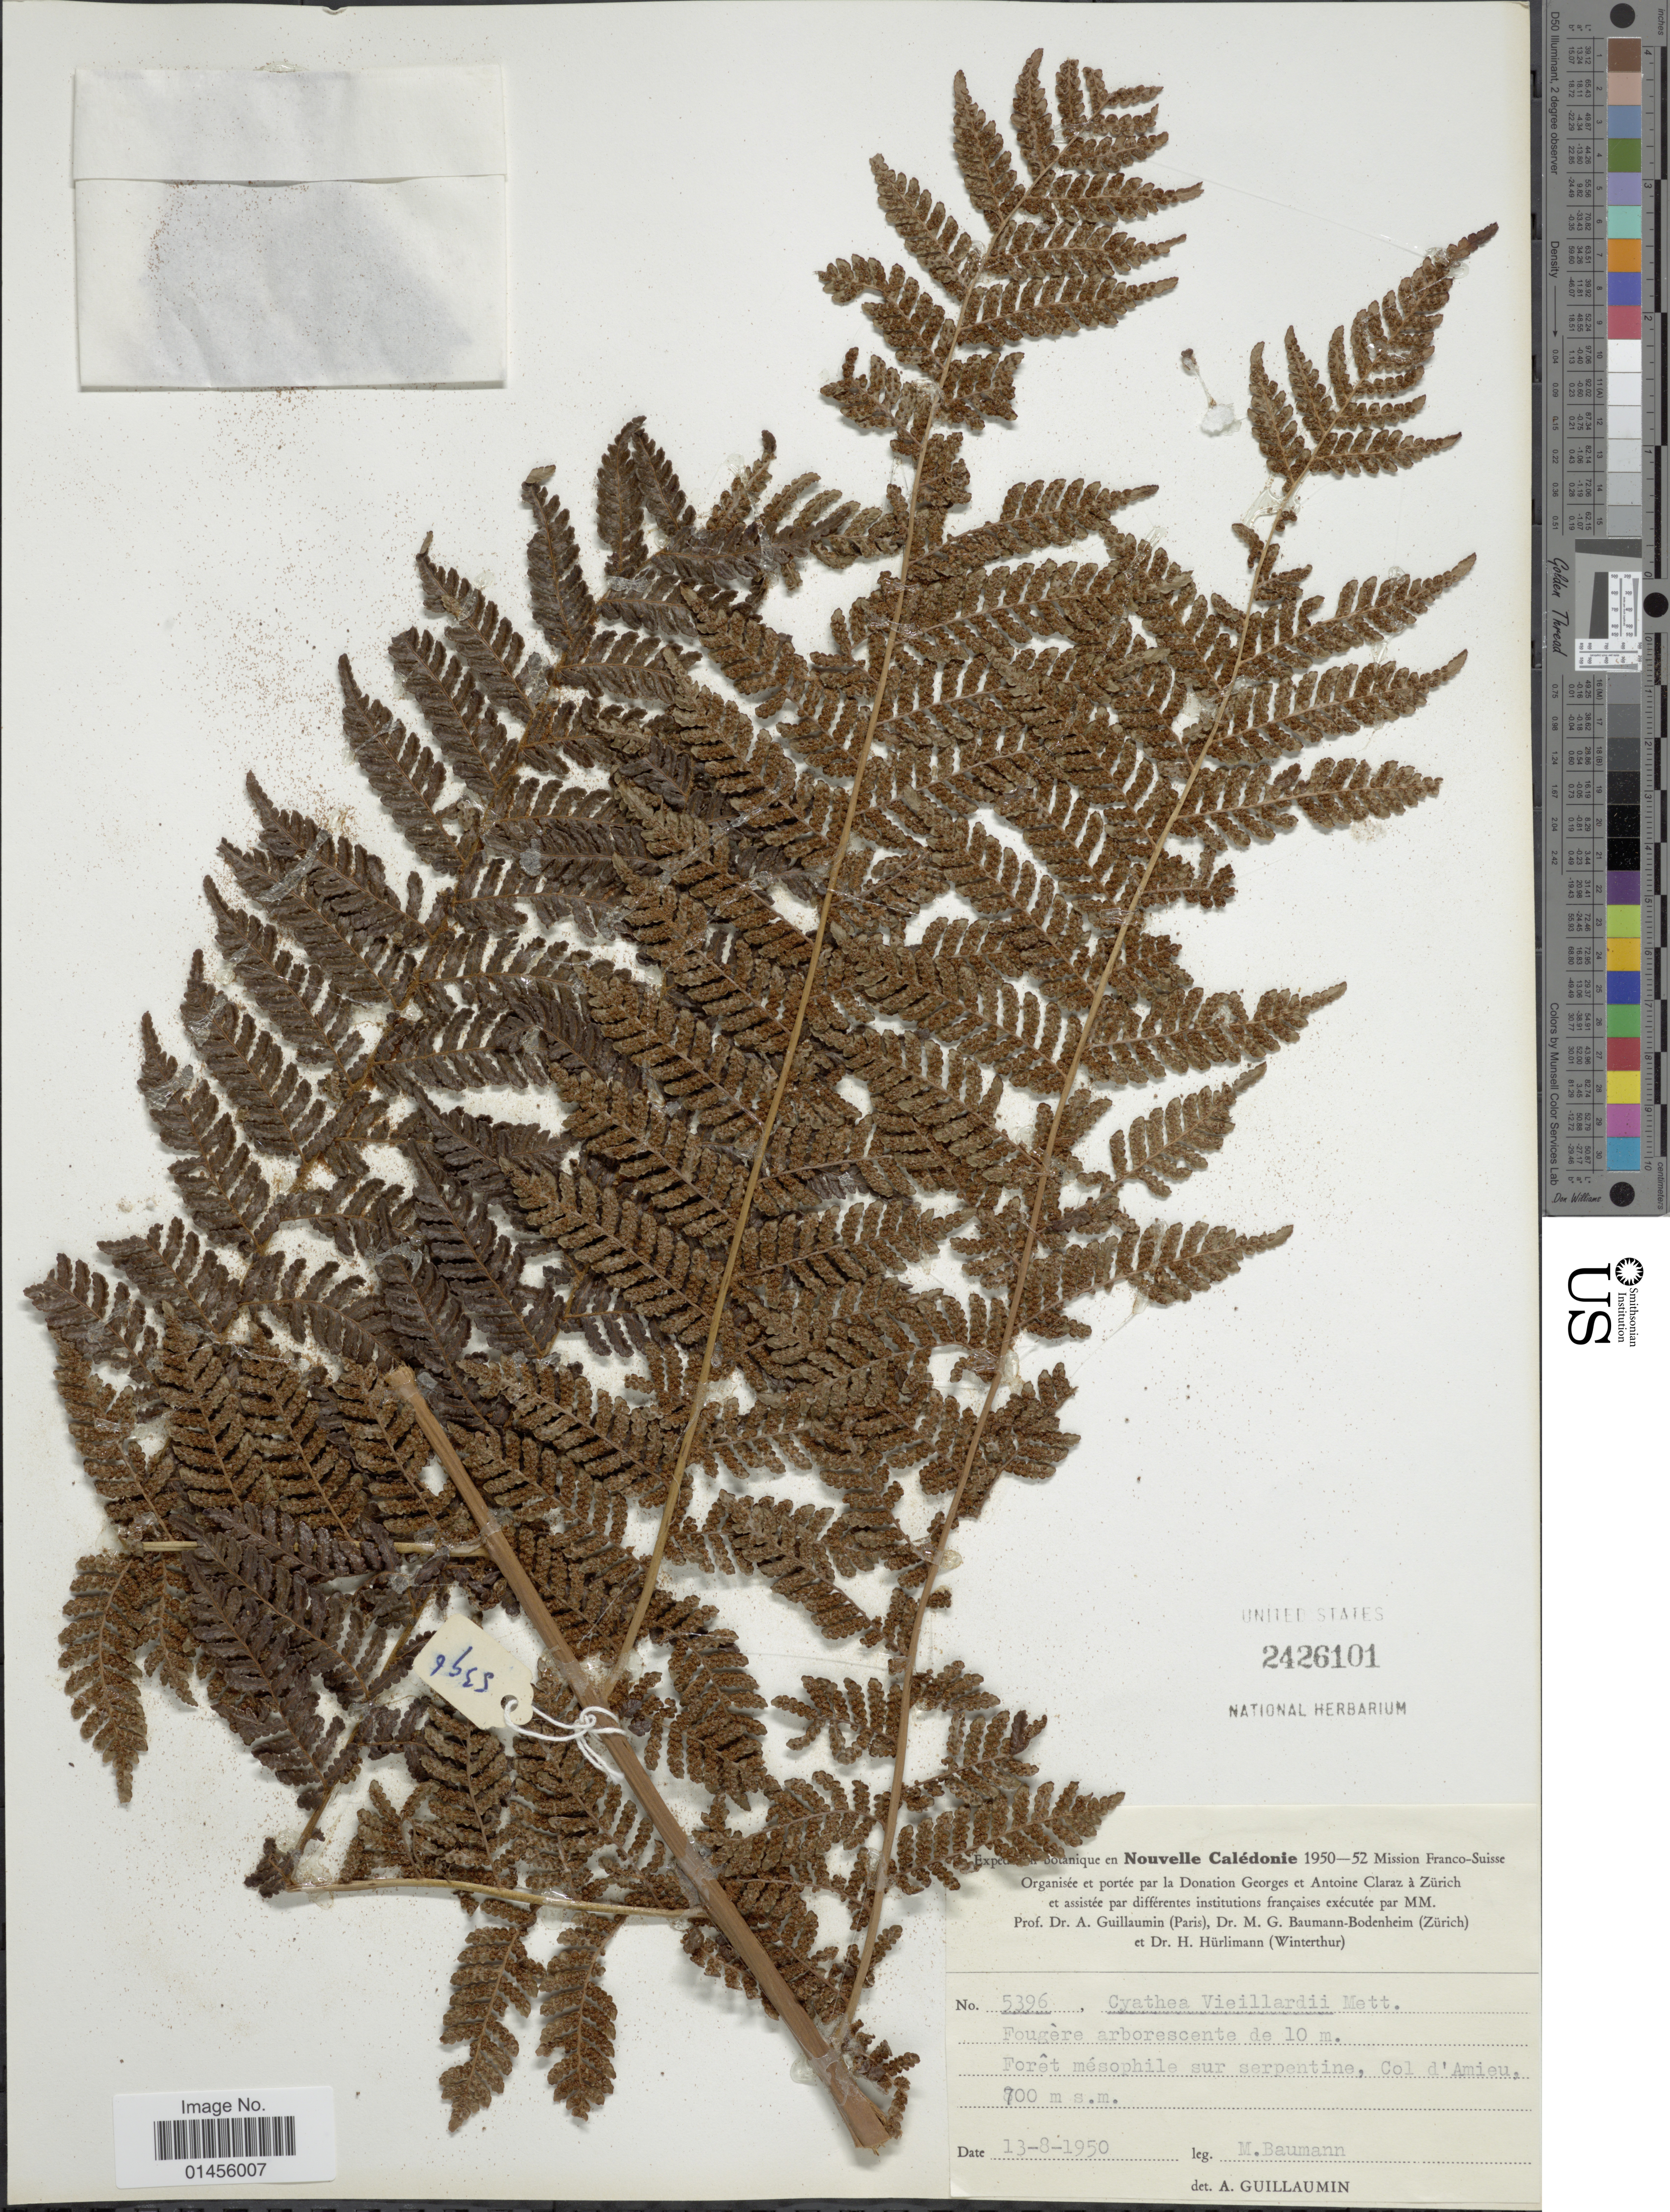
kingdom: Plantae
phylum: Tracheophyta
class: Polypodiopsida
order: Cyatheales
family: Cyatheaceae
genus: Alsophila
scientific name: Alsophila vieilliardii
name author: (Mett.) R.M. Tryon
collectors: M. Baumann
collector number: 5396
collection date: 1950-08-13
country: New Caledonia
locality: Fougere arborescente de 10 m. Foret mesophile sur serpentine, Col d'Amieu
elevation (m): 700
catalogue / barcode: US 2426101